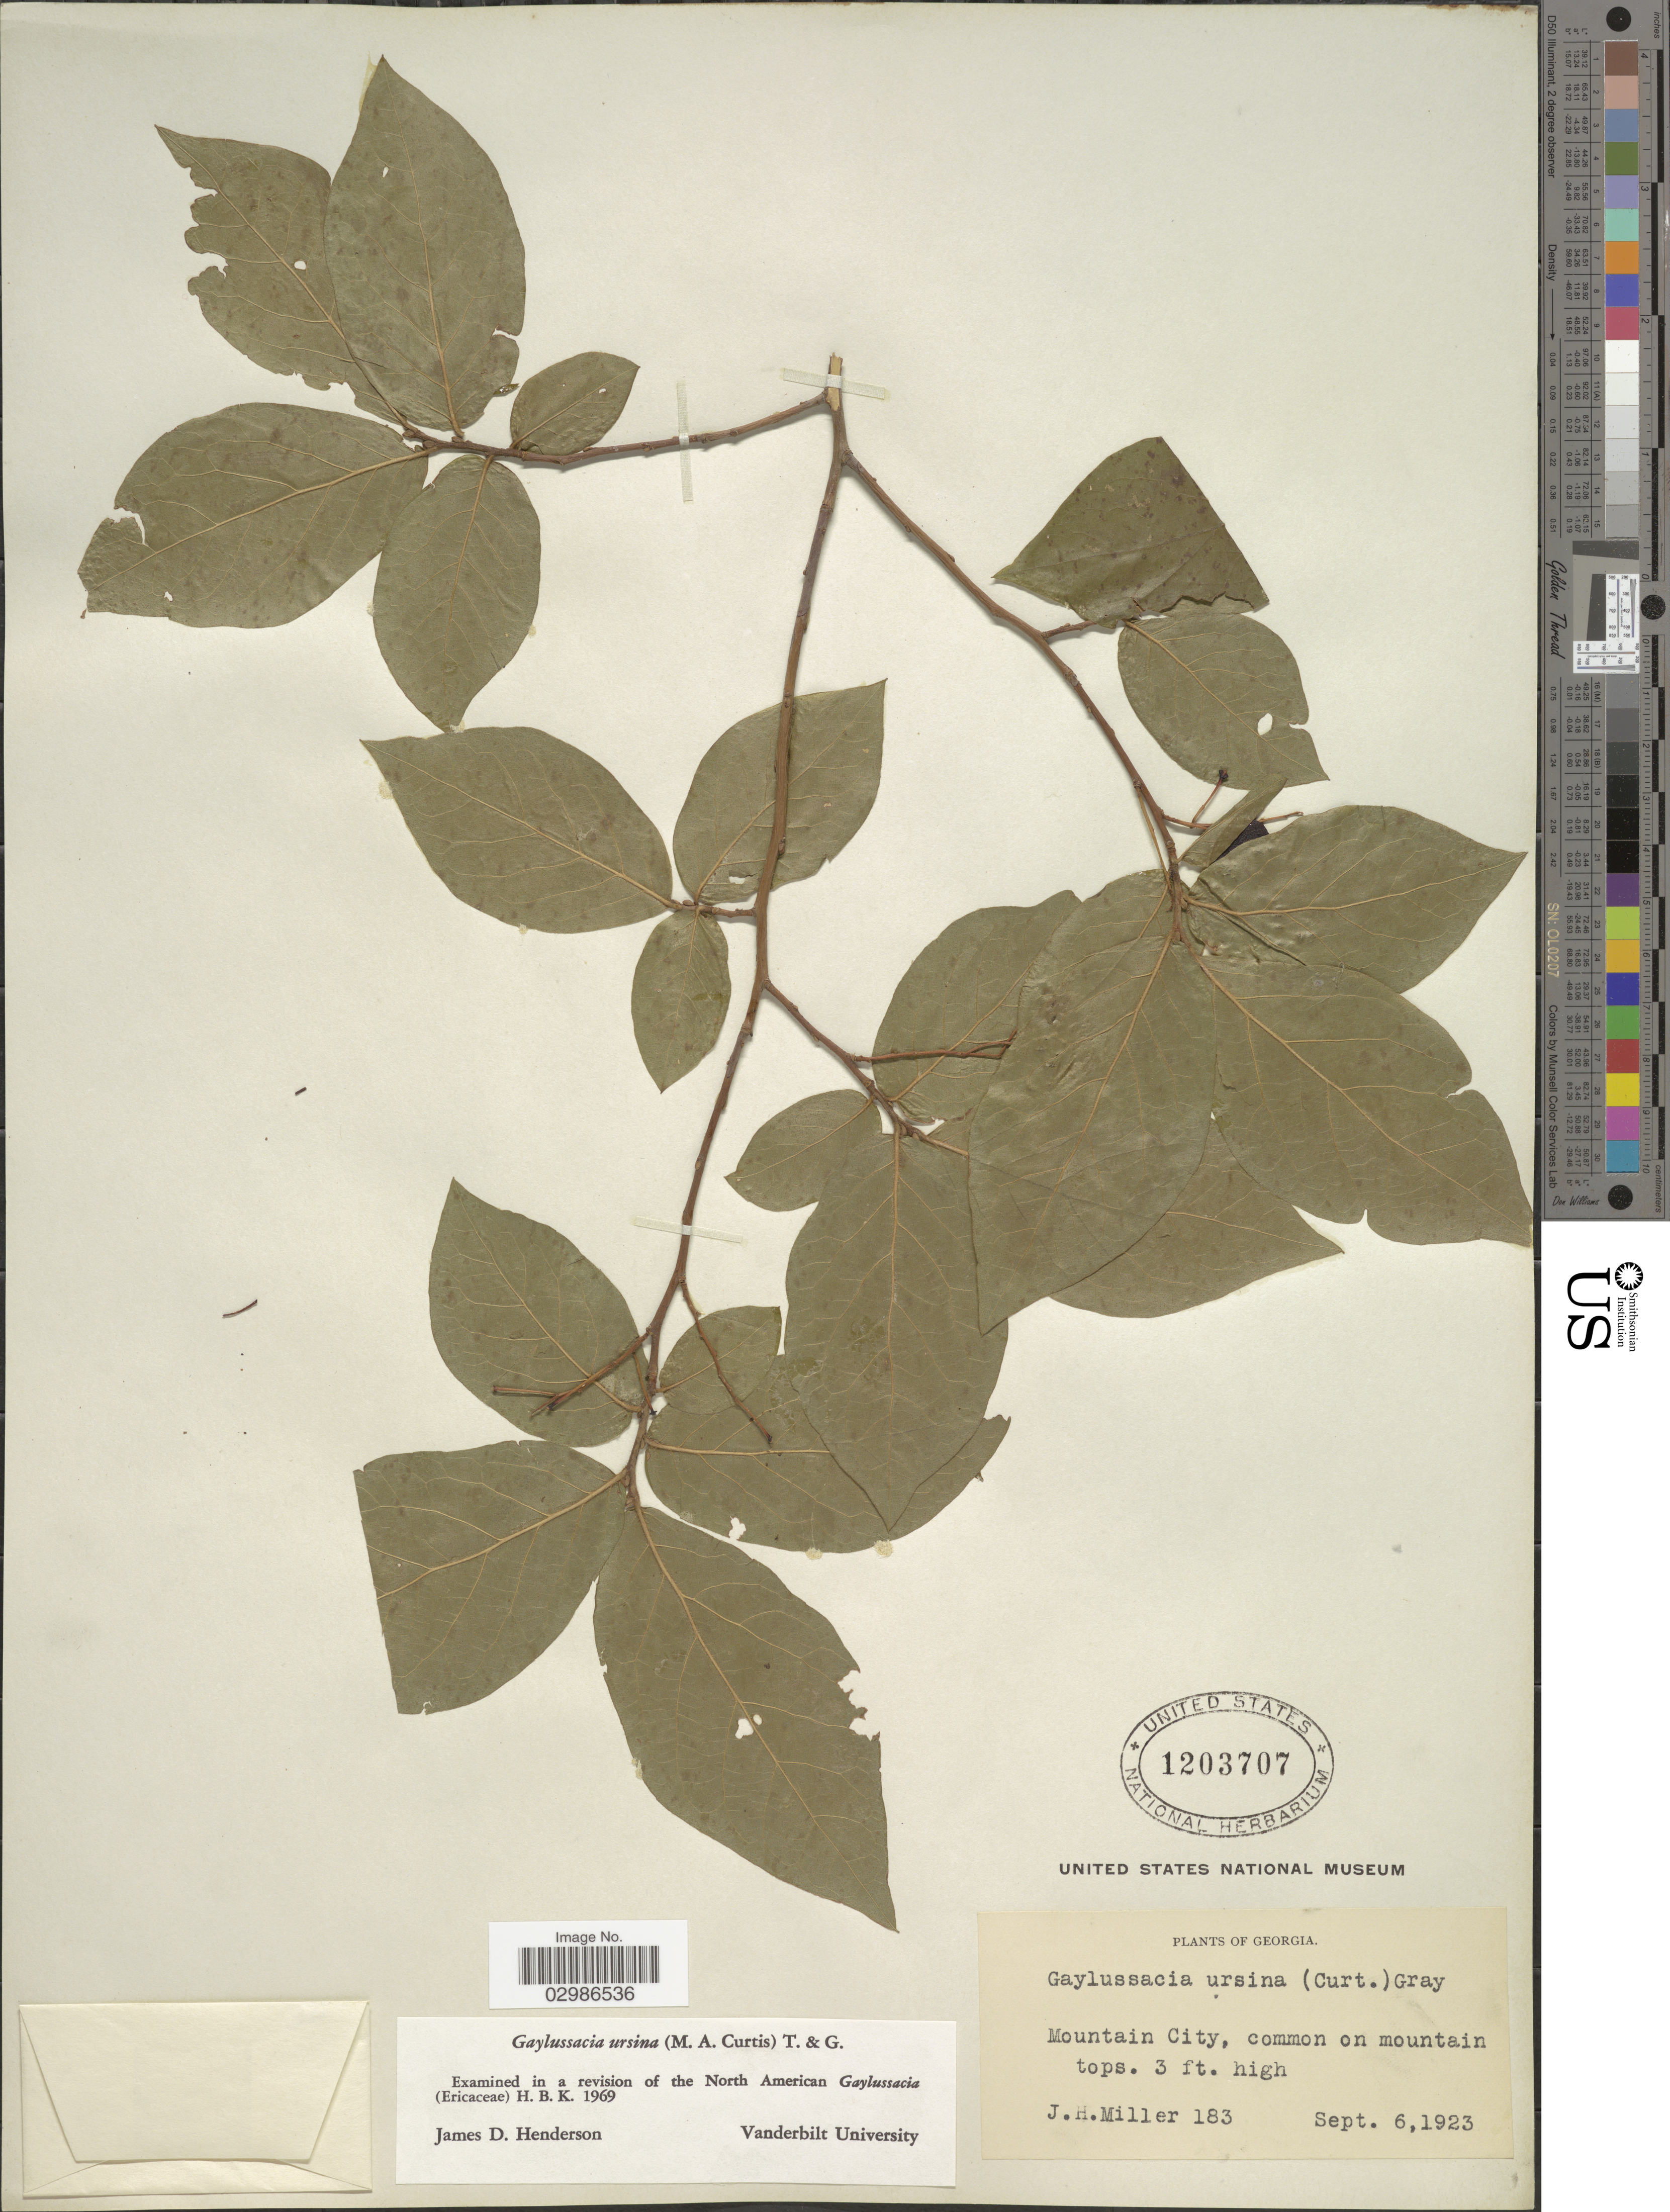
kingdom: Plantae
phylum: Tracheophyta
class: Magnoliopsida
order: Ericales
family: Ericaceae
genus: Gaylussacia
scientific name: Gaylussacia ursina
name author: (M.A. Curtis) Torr. & A. Gray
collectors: J. H. Miller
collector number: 183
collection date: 1923-09-06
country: United States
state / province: Georgia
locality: Mountain City.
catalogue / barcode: US 1203707